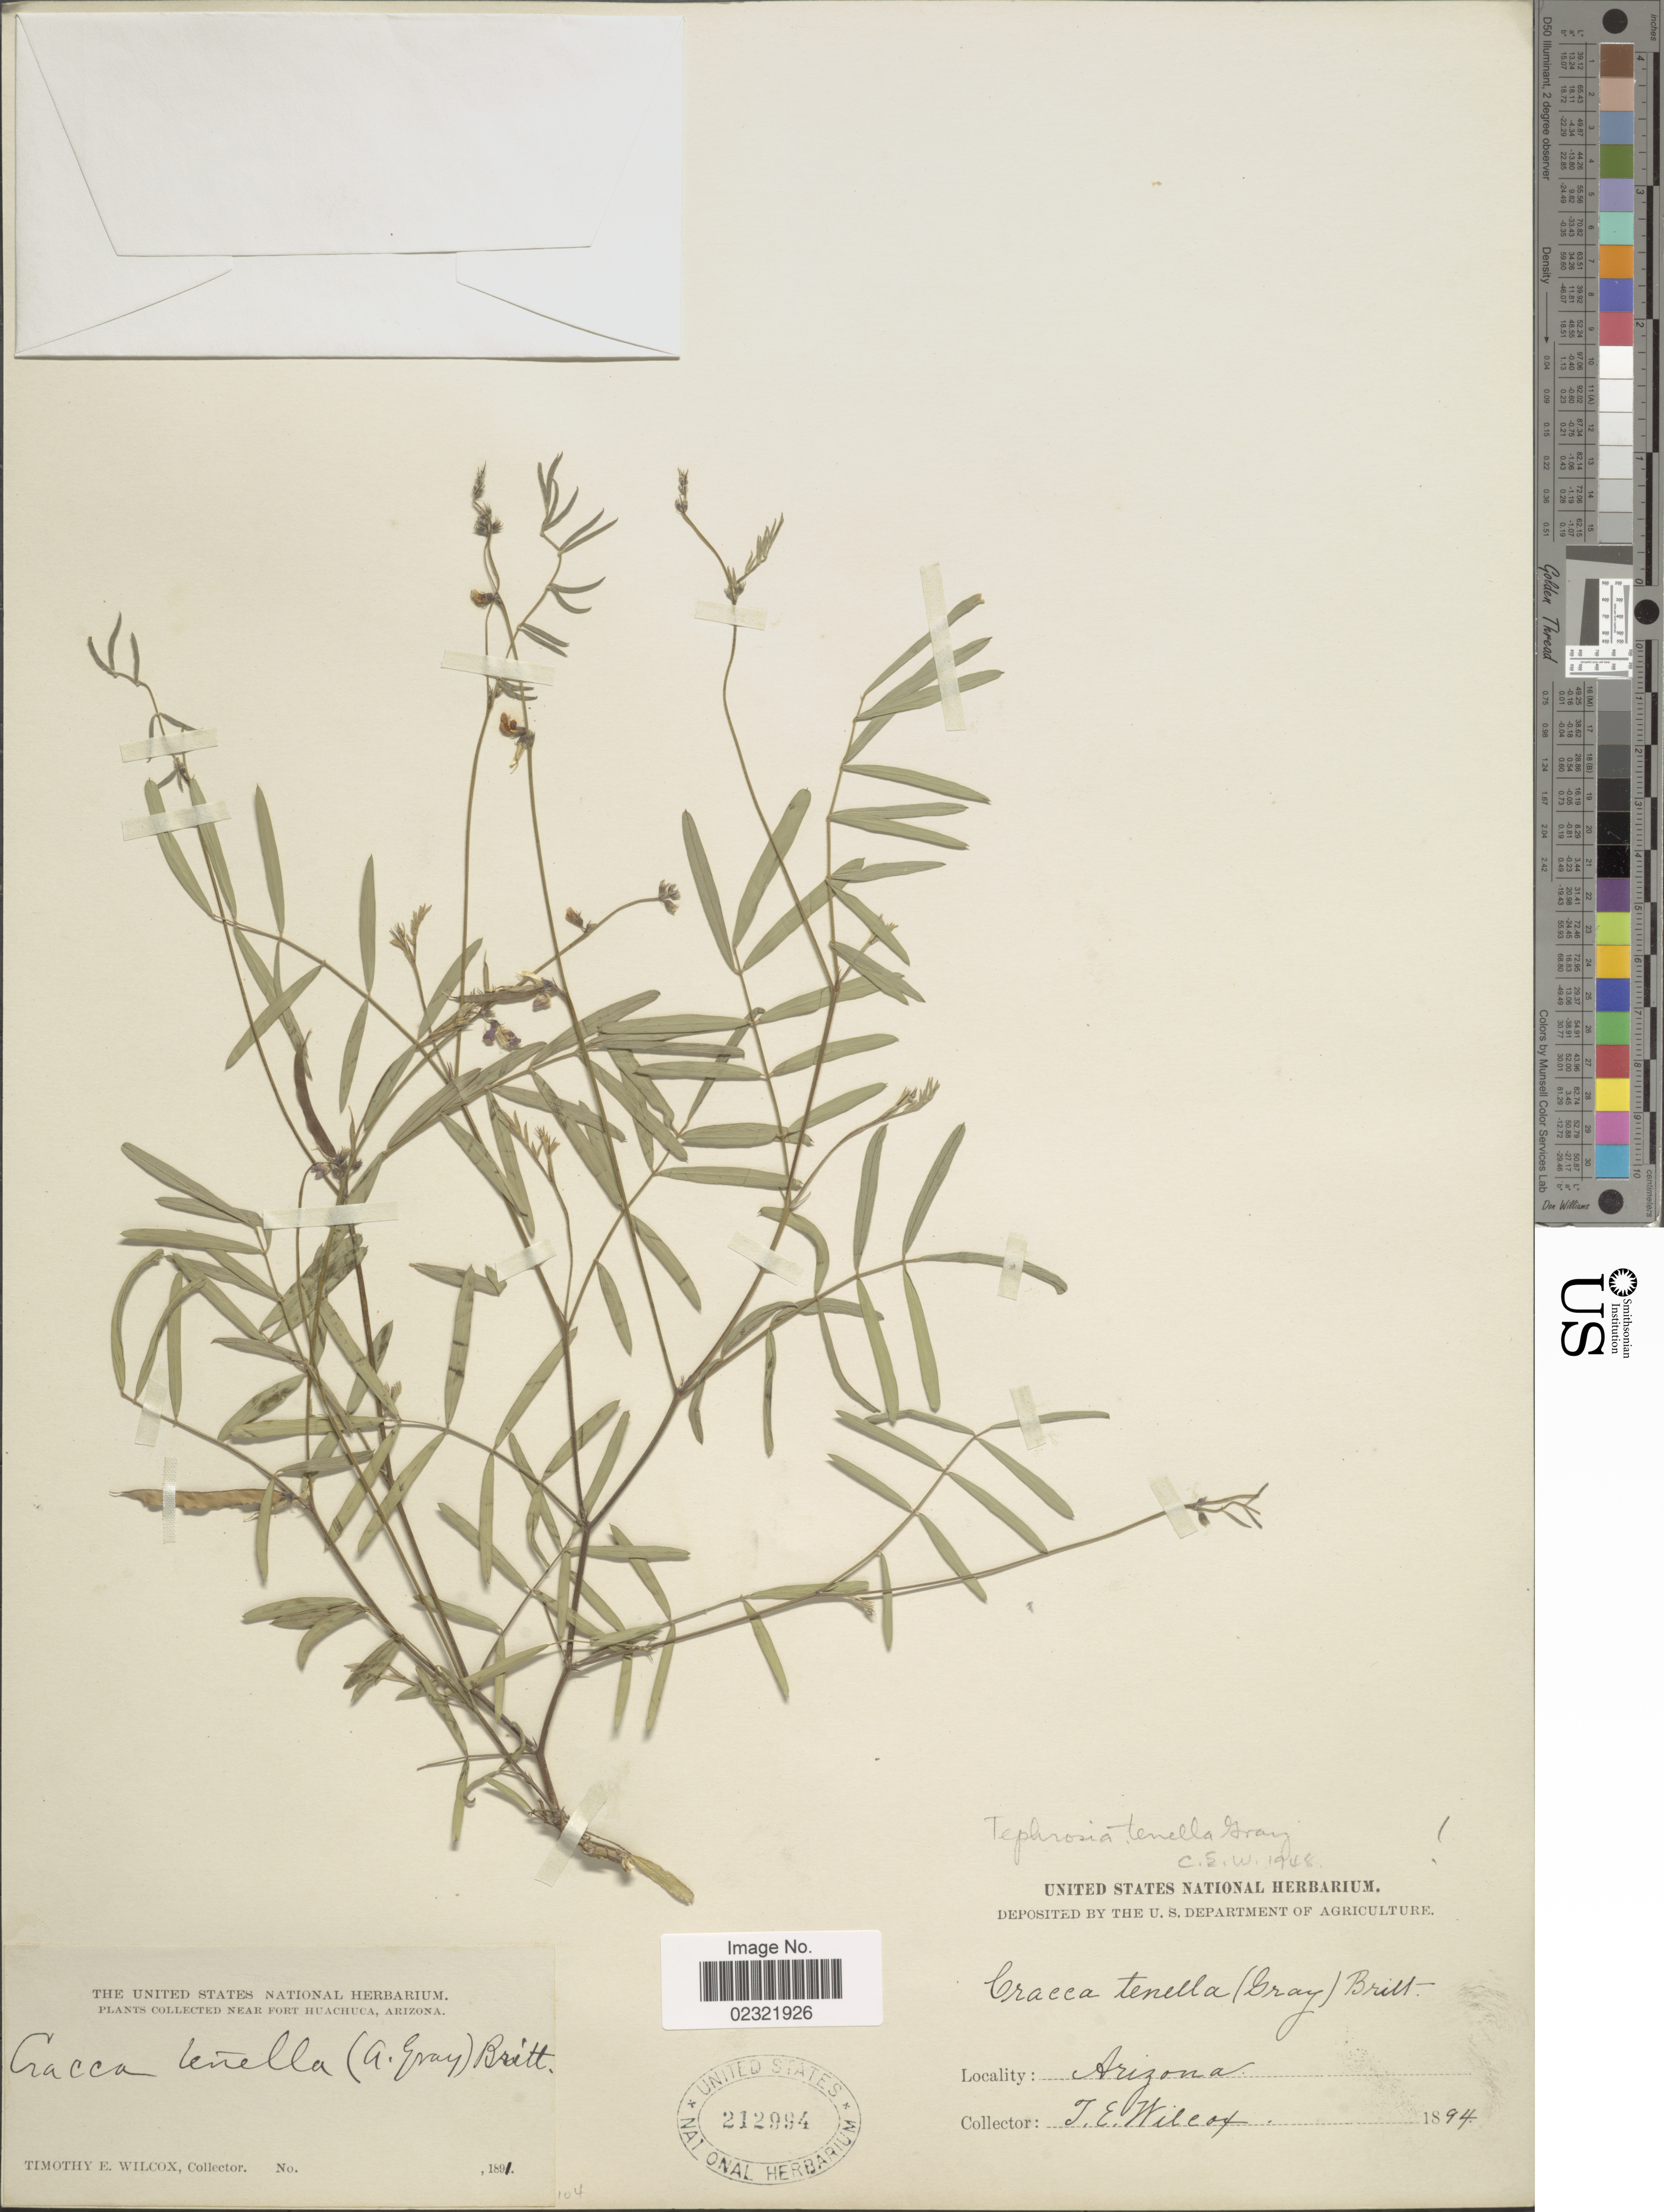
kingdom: Plantae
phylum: Tracheophyta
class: Magnoliopsida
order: Fabales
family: Fabaceae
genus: Tephrosia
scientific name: Tephrosia tenella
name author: A. Gray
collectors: T. E. Wilcox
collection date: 1894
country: United States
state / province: Arizona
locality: Near Fort Huachuca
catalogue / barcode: US 212994